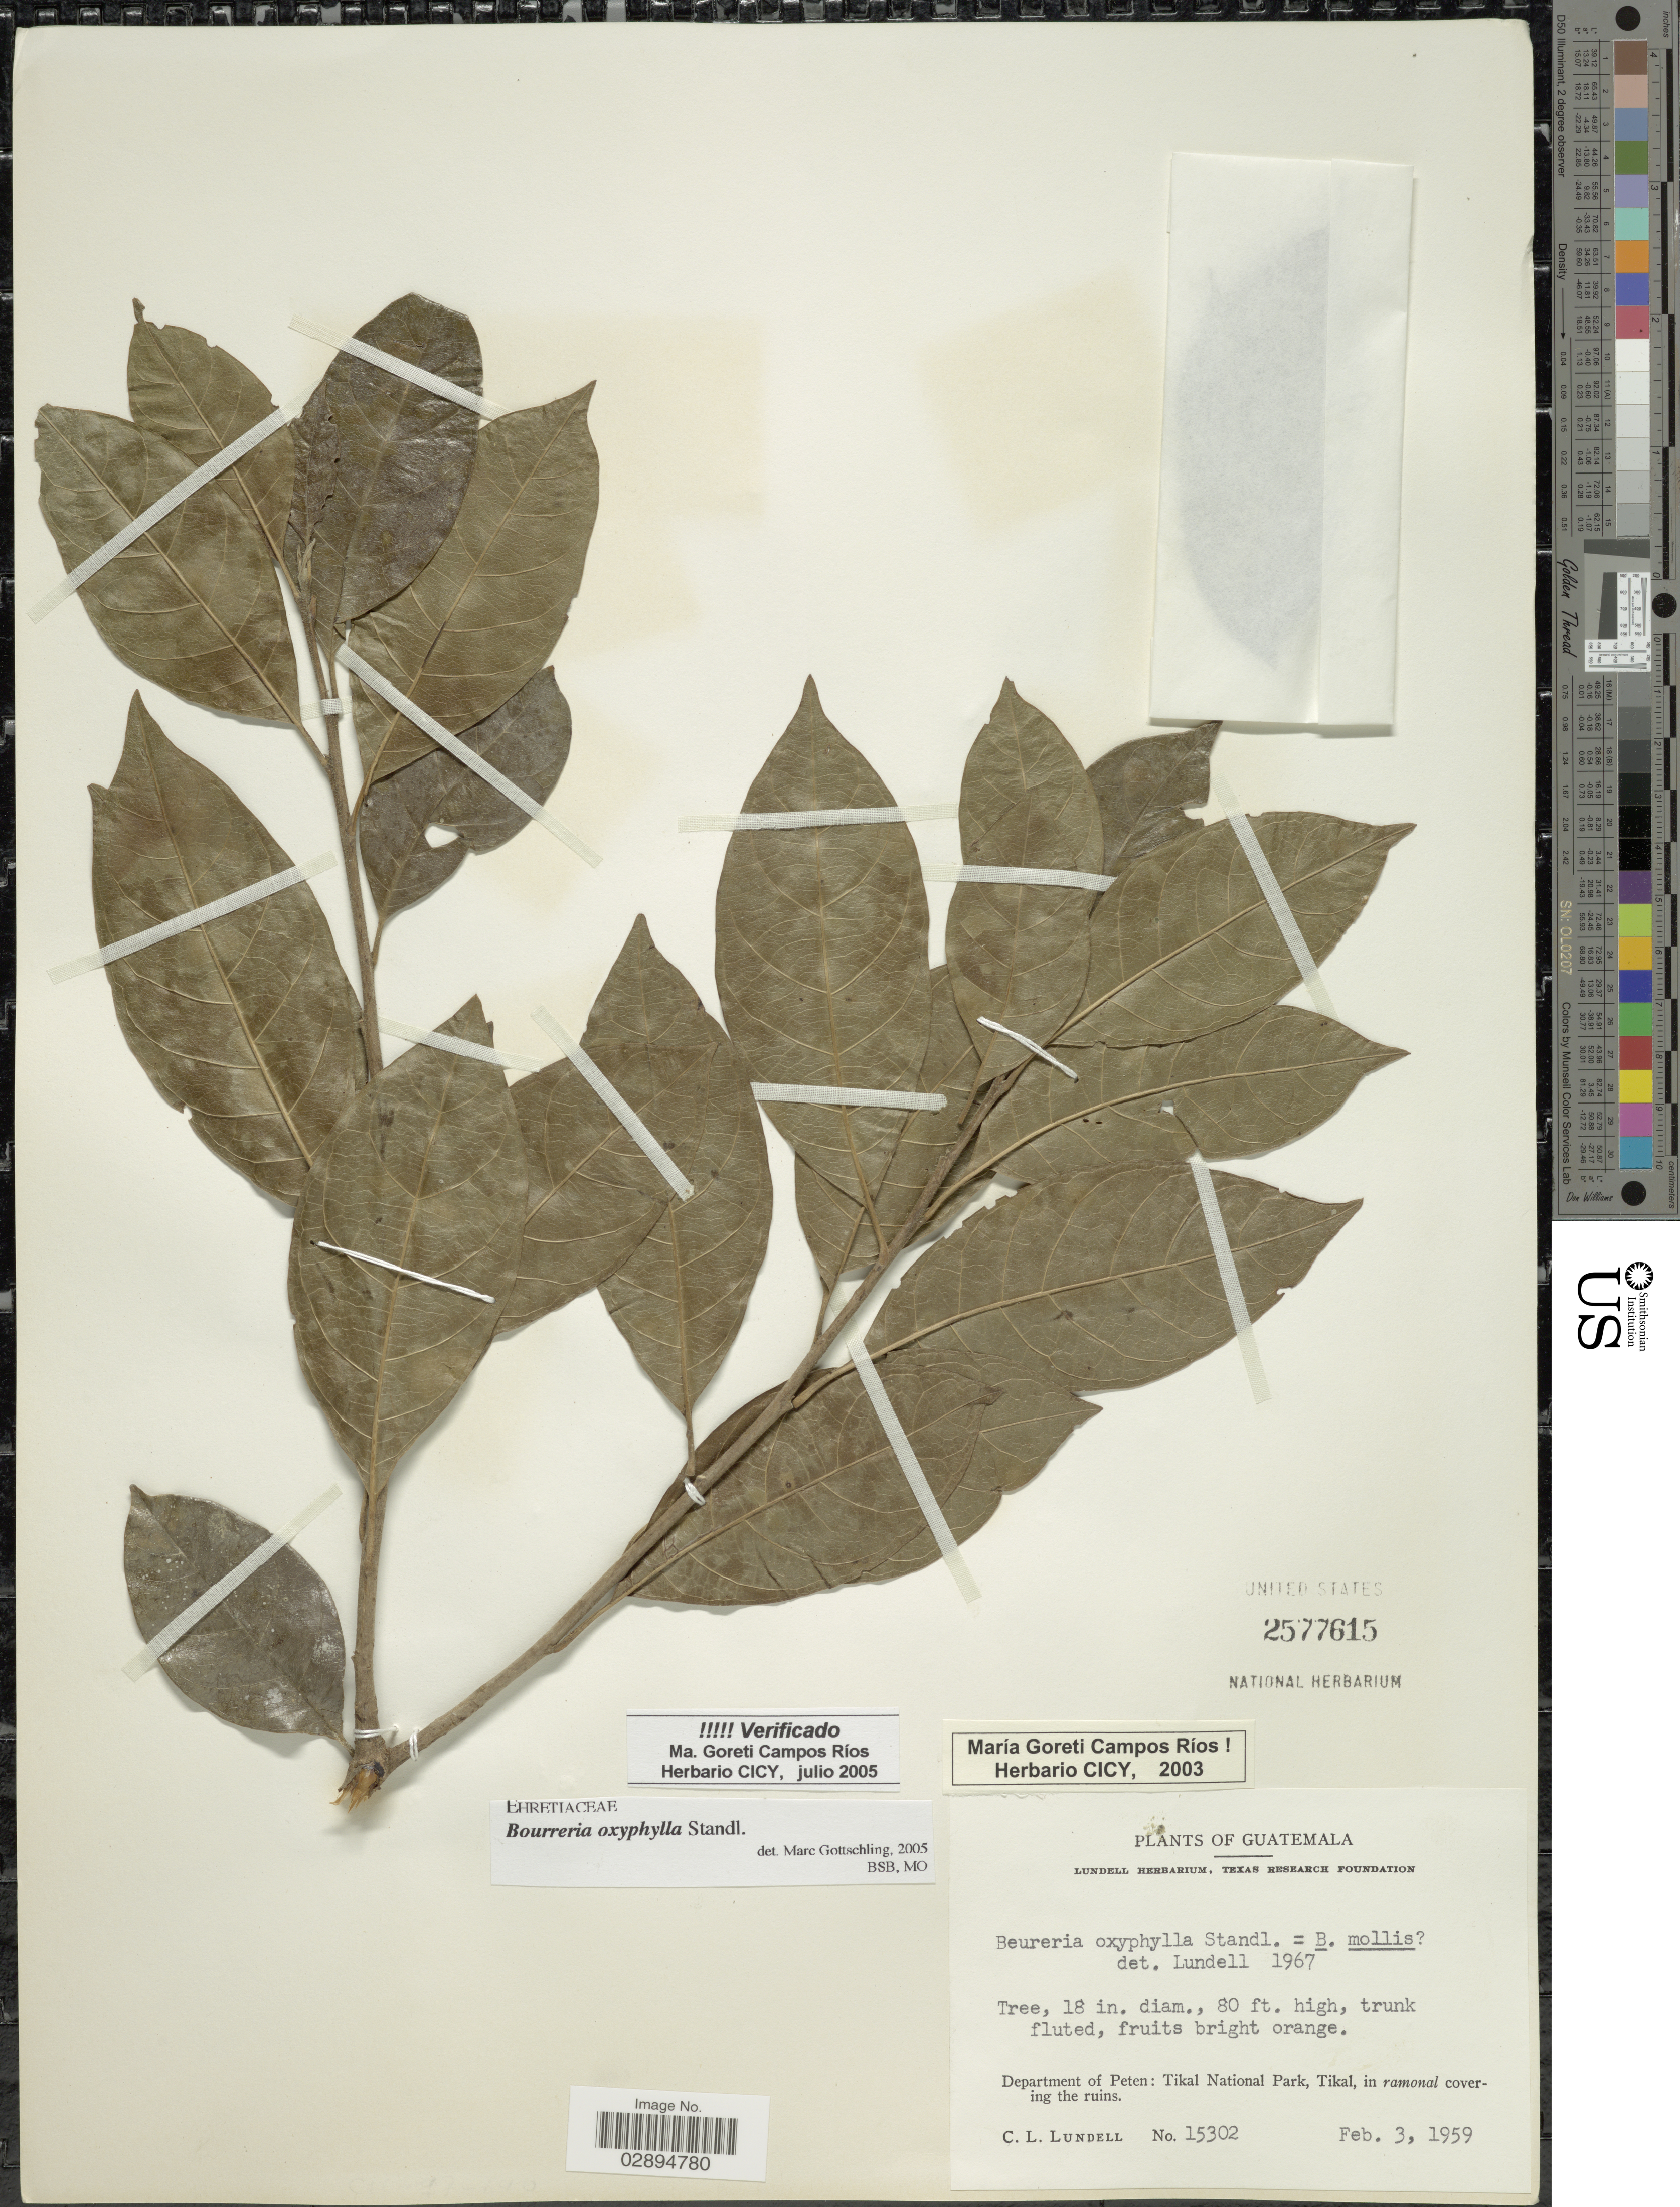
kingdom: Plantae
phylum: Tracheophyta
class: Magnoliopsida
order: Boraginales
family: Ehretiaceae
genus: Bourreria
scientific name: Bourreria oxyphylla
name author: Standl.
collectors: C. L. Lundell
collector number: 15302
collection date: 1959-02-03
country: Guatemala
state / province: El Petén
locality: Department of Peten: Tikal National Park, Tikal, in ramonal covering the ruins.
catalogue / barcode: US 2577615